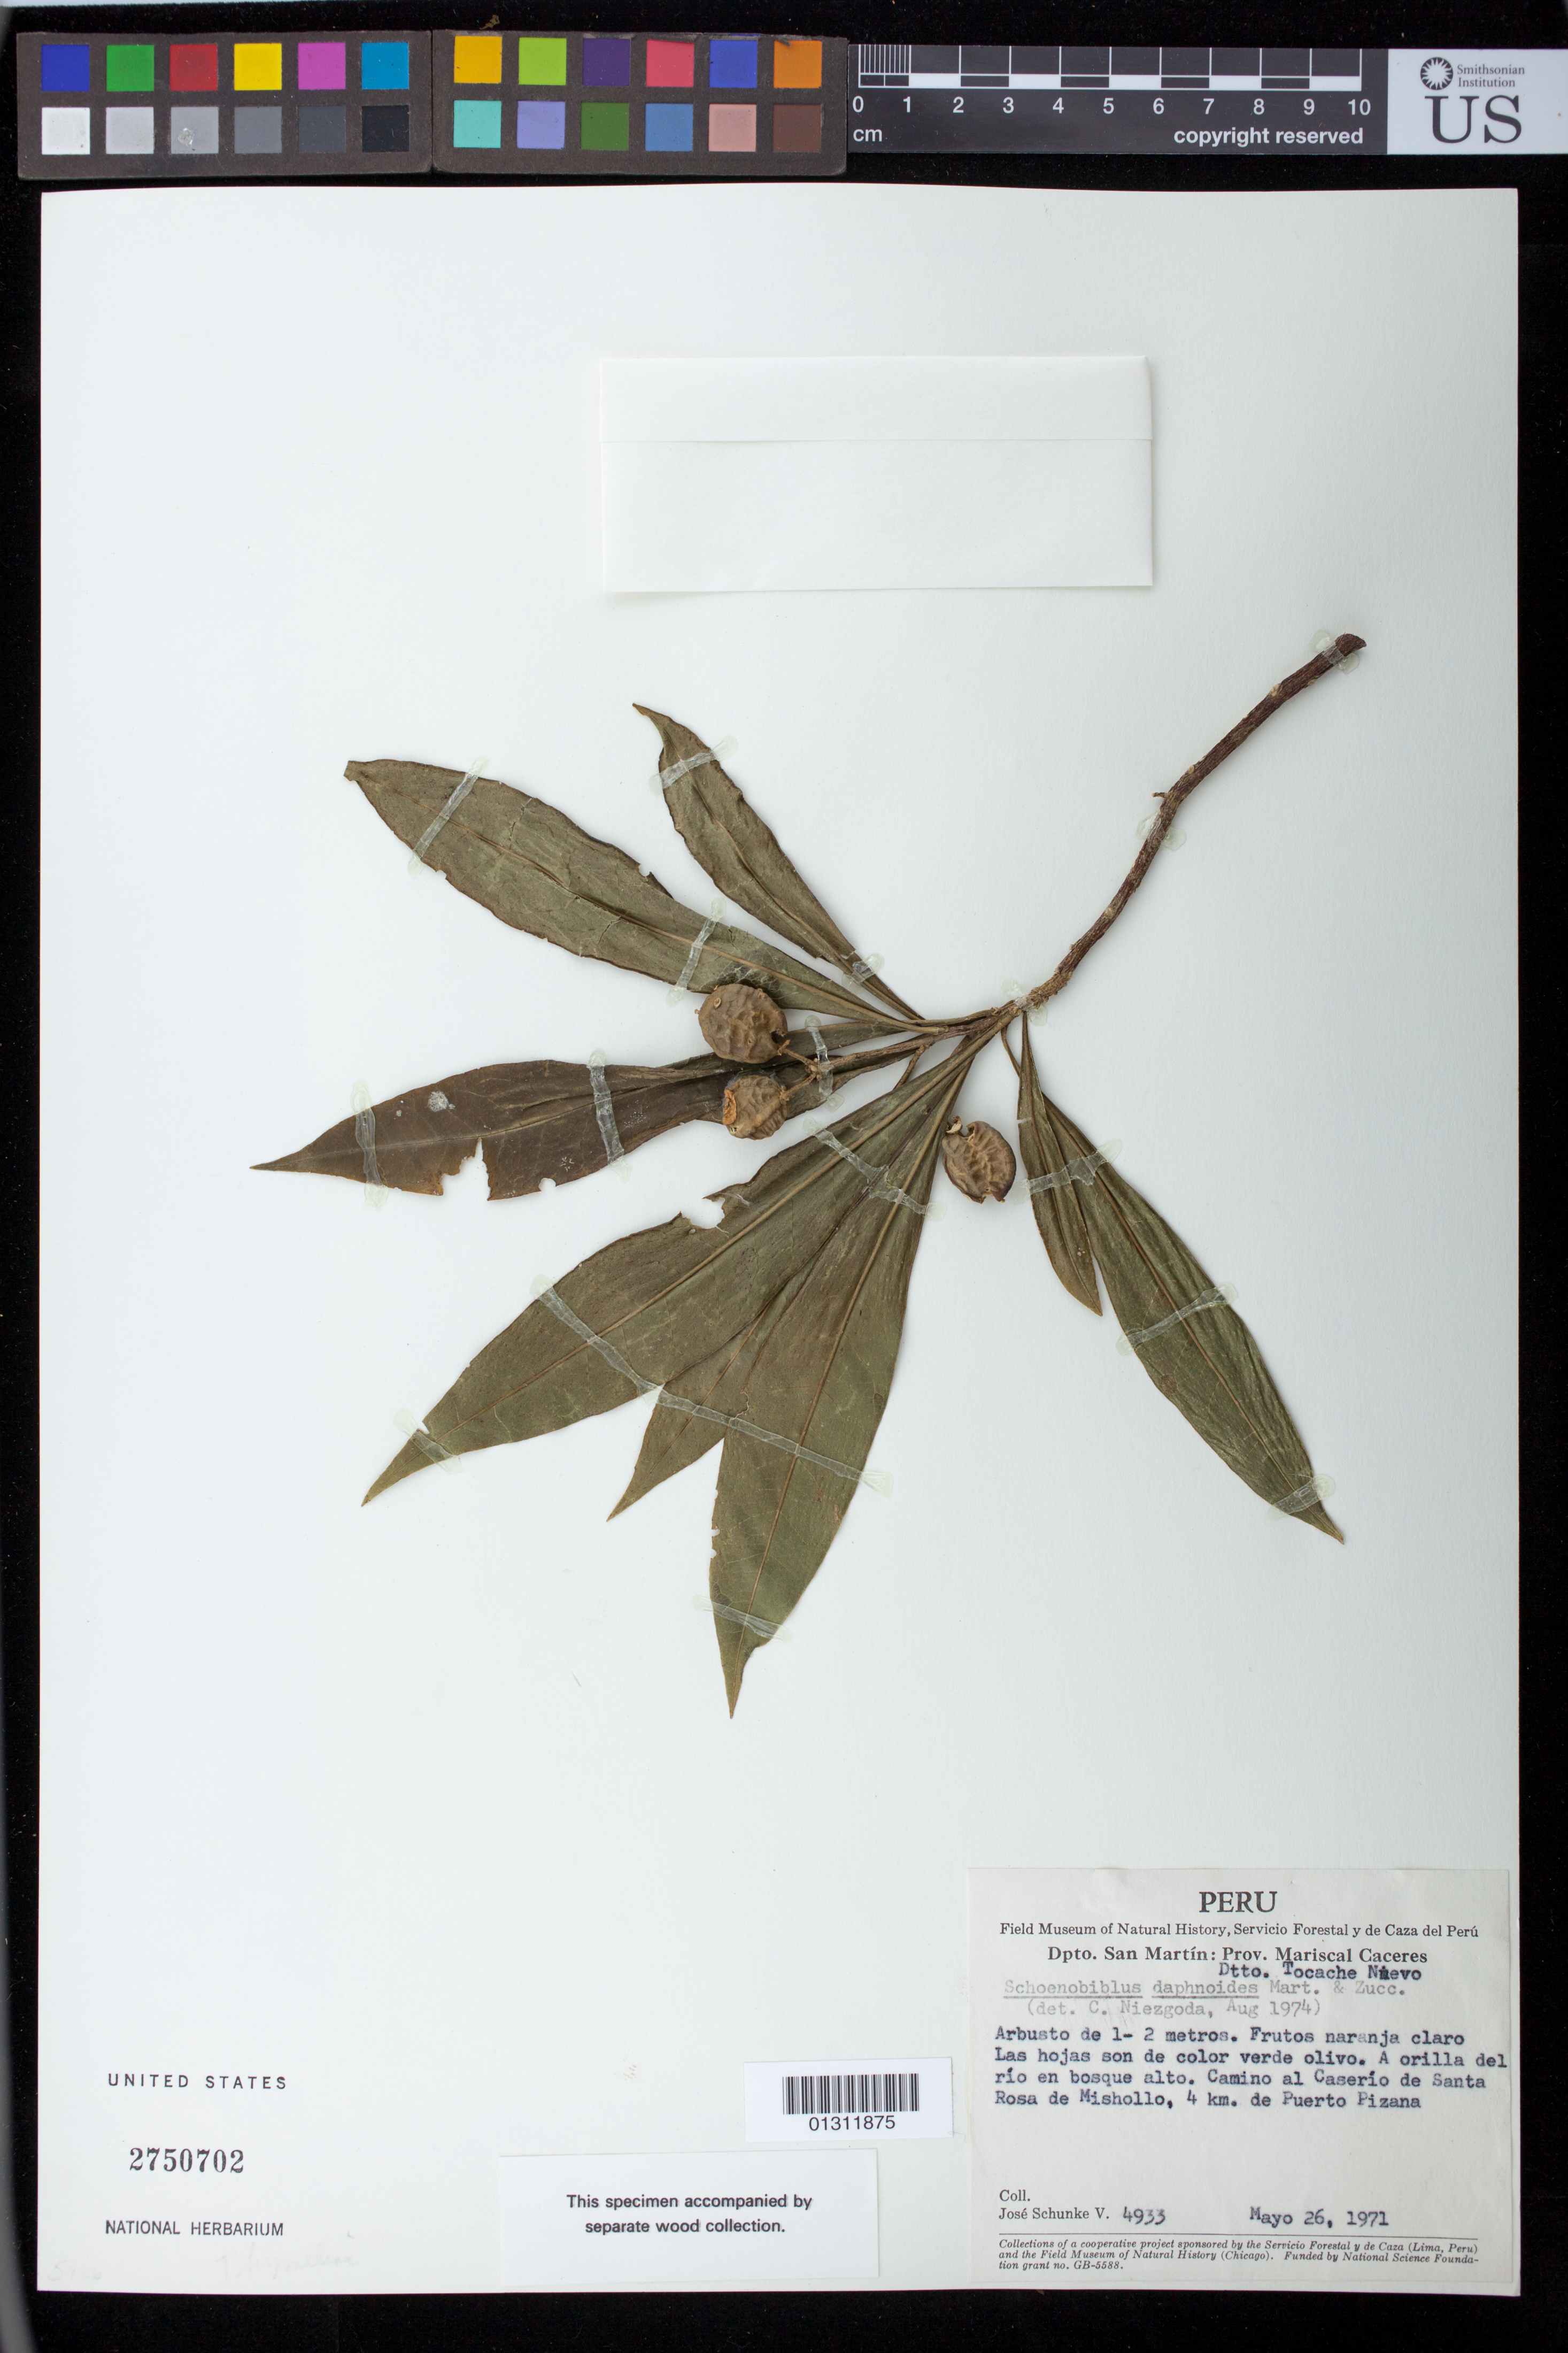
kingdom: Plantae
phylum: Tracheophyta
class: Magnoliopsida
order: Malvales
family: Thymelaeaceae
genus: Schoenobiblus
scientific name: Schoenobiblus daphnoides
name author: Mart.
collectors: J. Schunke Vigo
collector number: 4933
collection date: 1971-05-26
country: Peru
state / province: San Martín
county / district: Mariscal Cáceres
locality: Dtto. Tocache Nuevo, Camino al Caserio de Santa Rosa de Mishollo, 4 km de Puerto Pizana.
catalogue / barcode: US 2750702